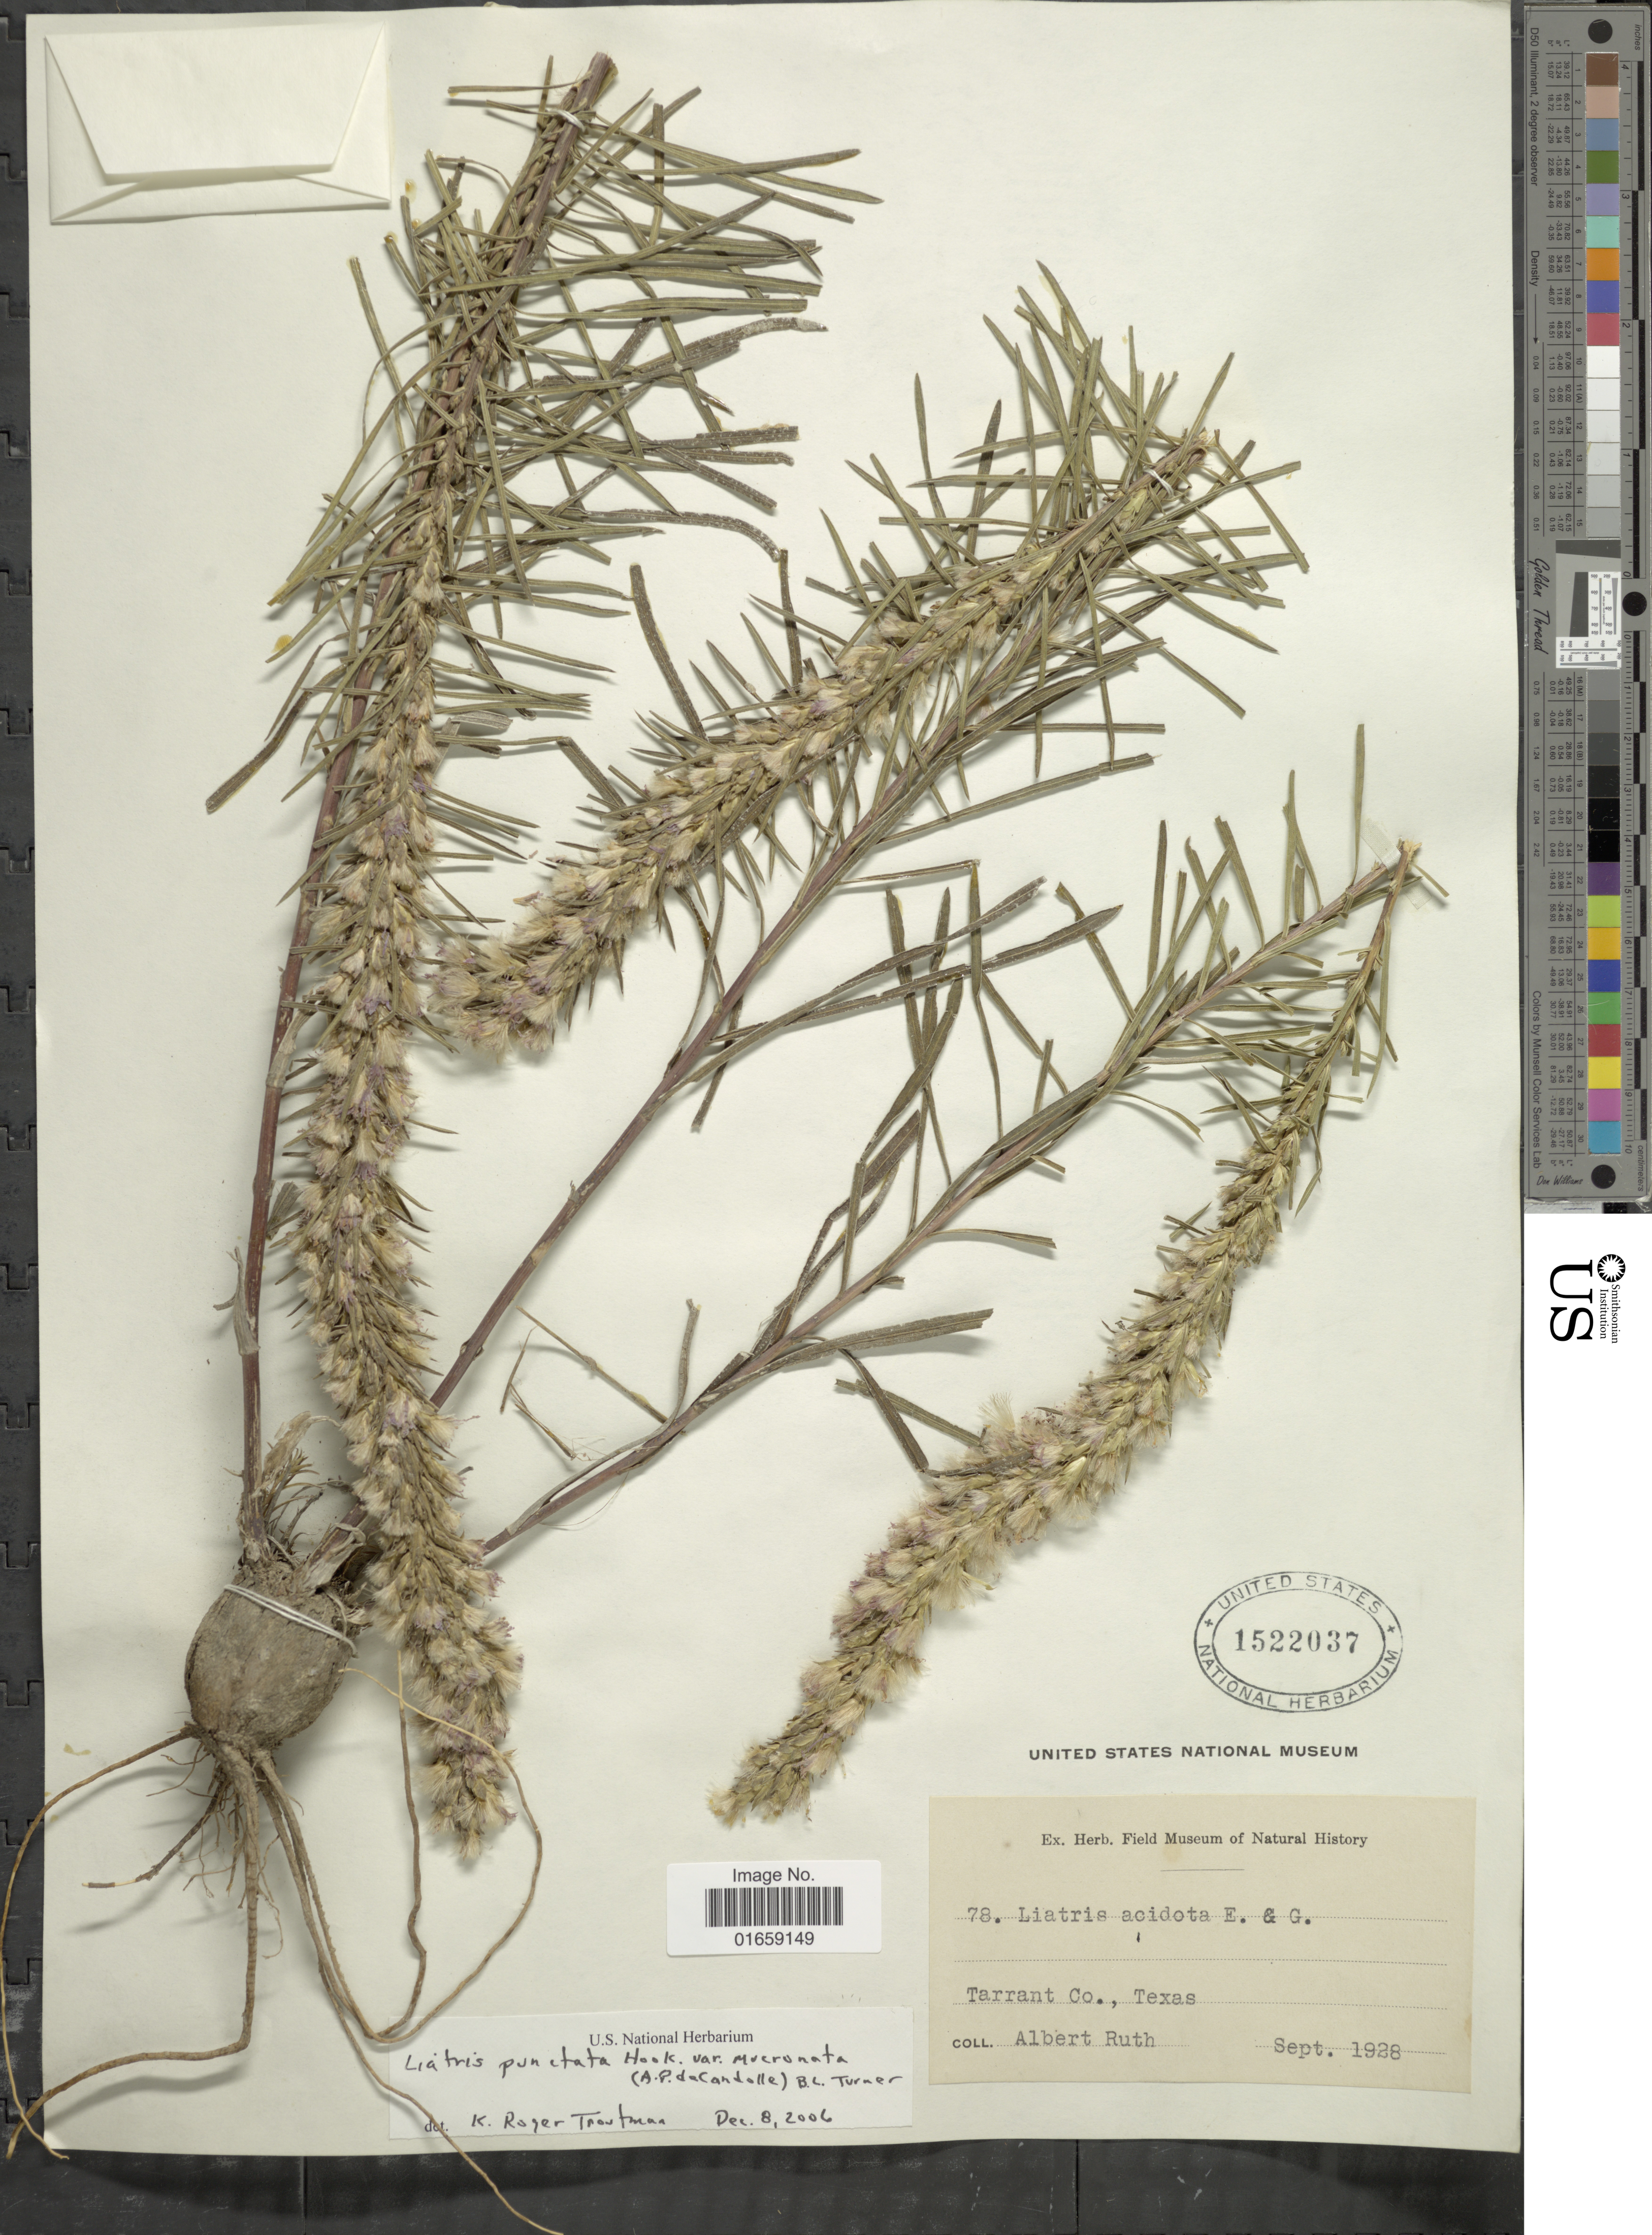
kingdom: Plantae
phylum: Tracheophyta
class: Magnoliopsida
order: Asterales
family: Asteraceae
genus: Liatris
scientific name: Liatris punctata var. mucronata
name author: (DC.) B.L. Turner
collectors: A. Ruth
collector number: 78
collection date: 1928-09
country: United States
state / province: Texas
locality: Tarrant Co.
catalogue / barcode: US 1522037